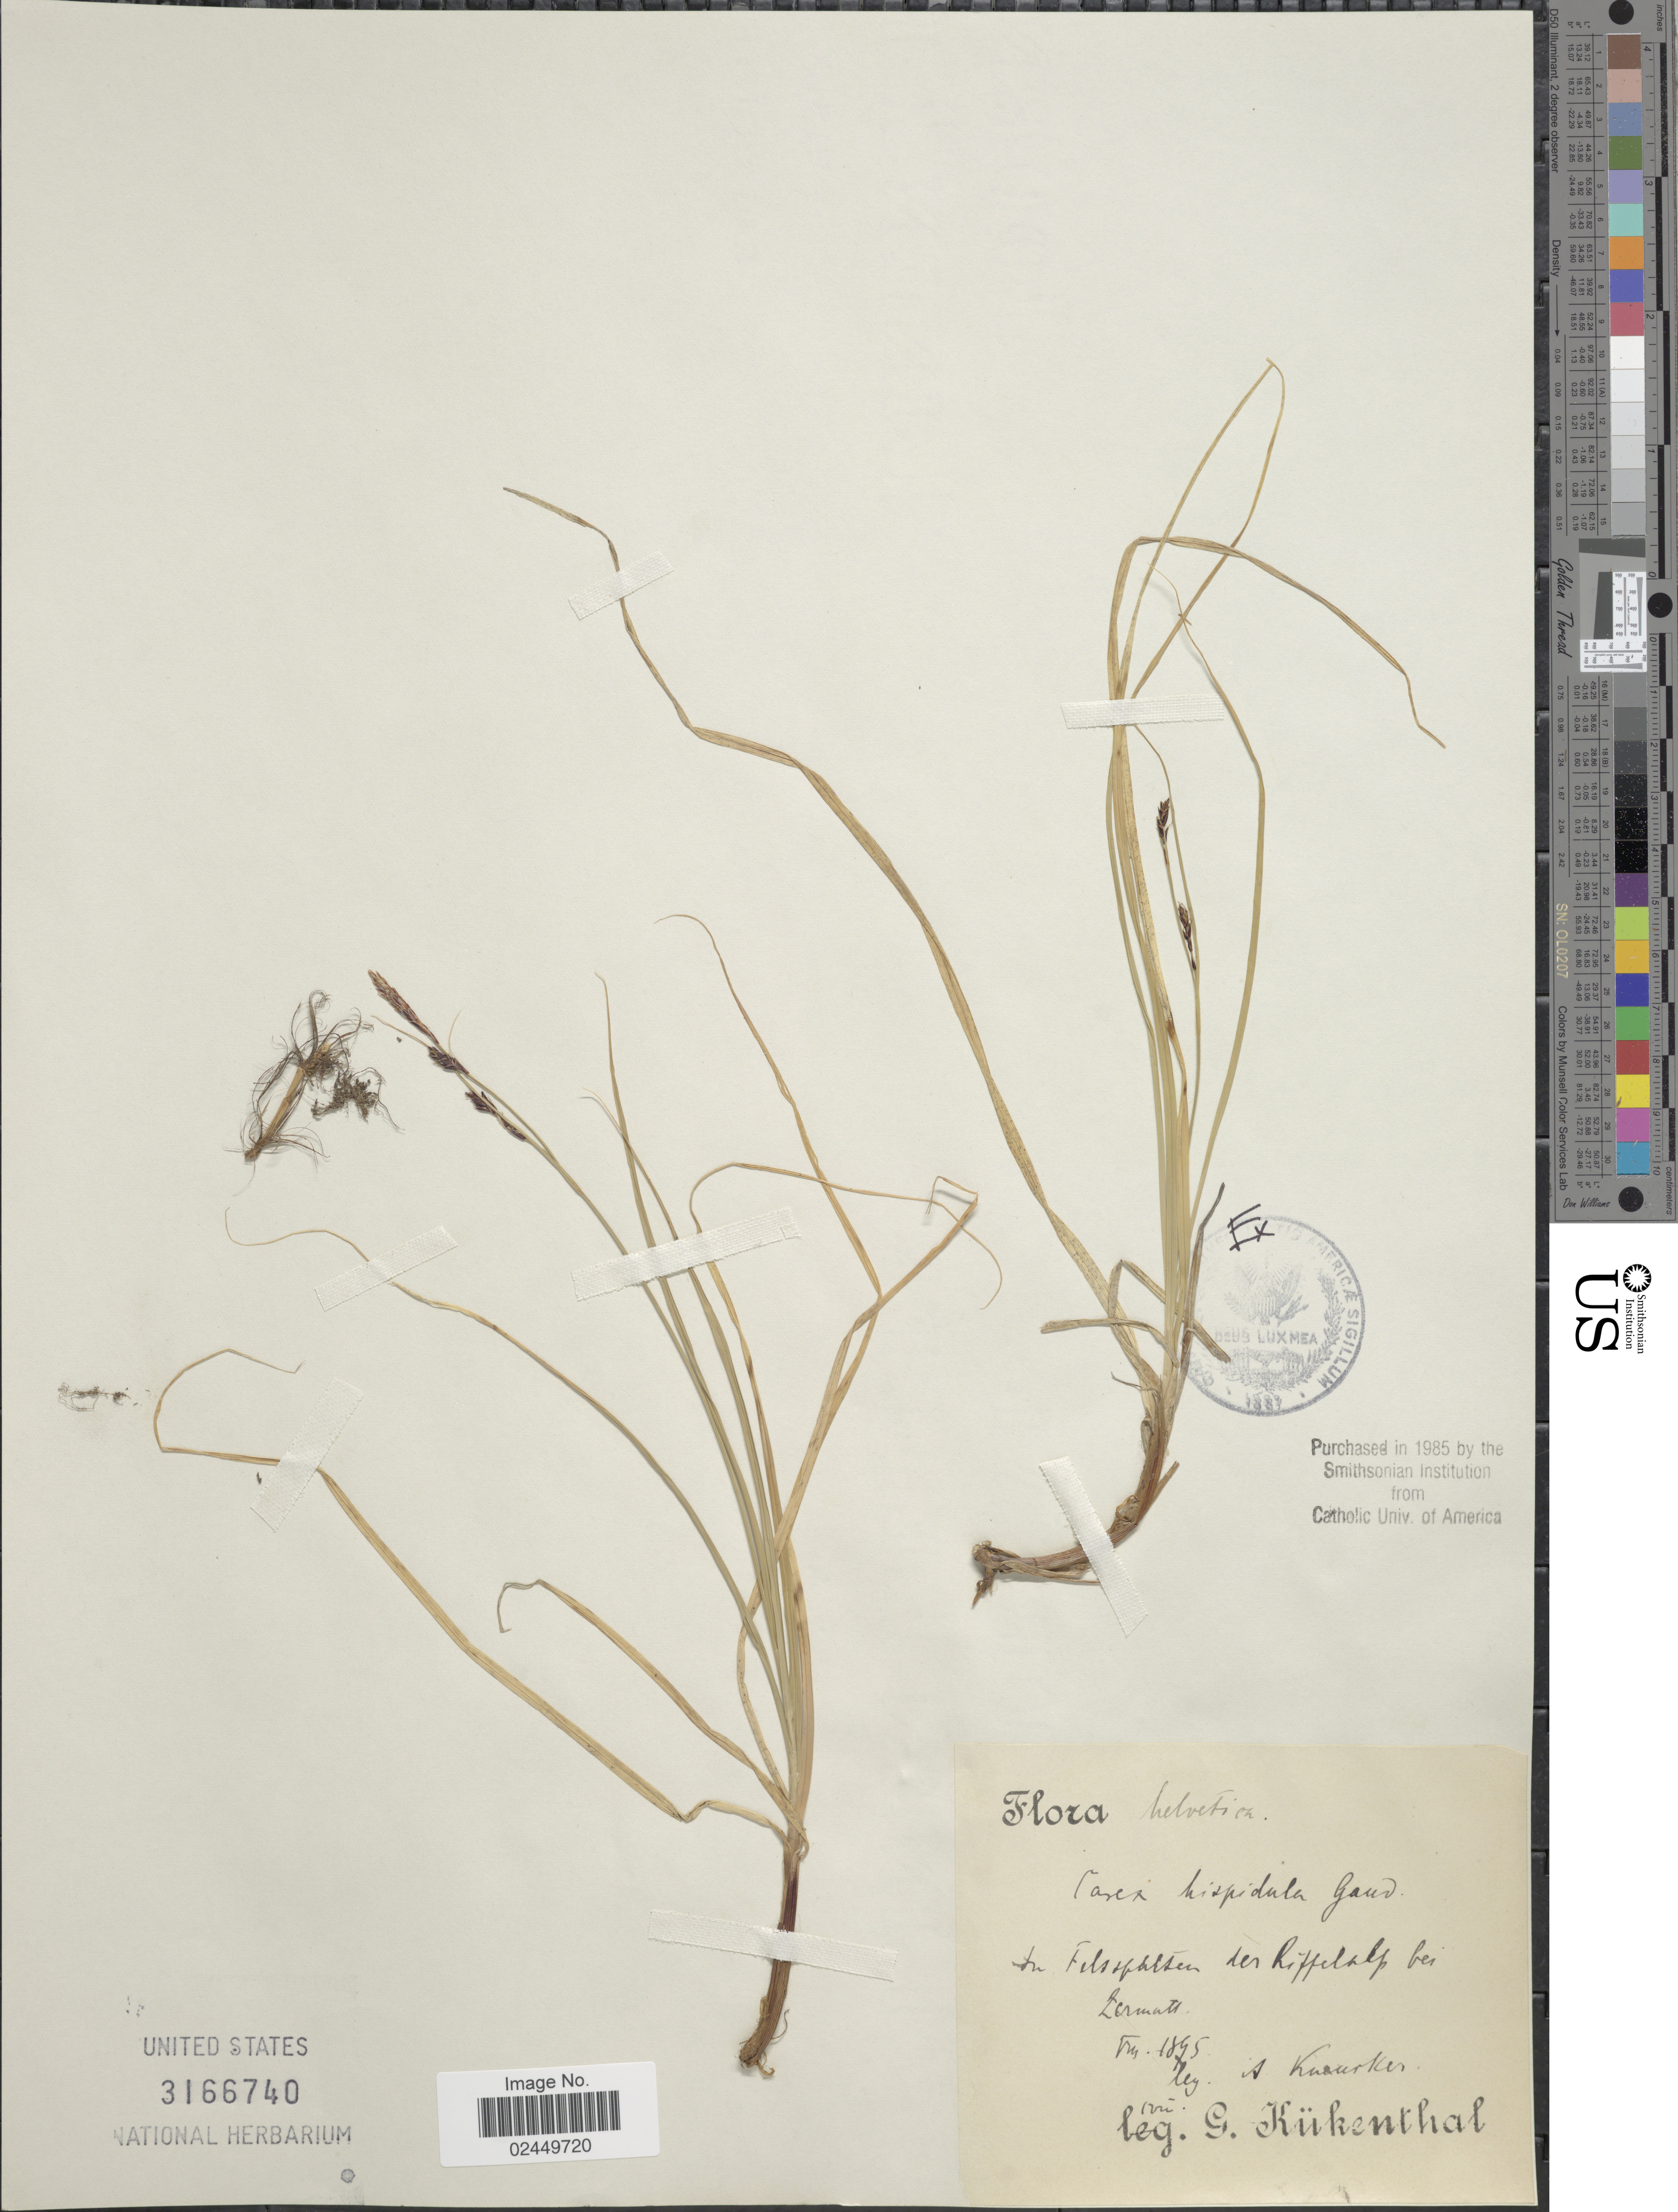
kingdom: Plantae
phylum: Tracheophyta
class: Liliopsida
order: Poales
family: Cyperaceae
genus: Carex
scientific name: Carex fimbriata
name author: Schkuhr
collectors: A. Kneucker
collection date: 1895-08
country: Switzerland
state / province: Valais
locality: Helvetica. In Felspatten des Riggelalp bei Zermatt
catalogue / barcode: US 3166740